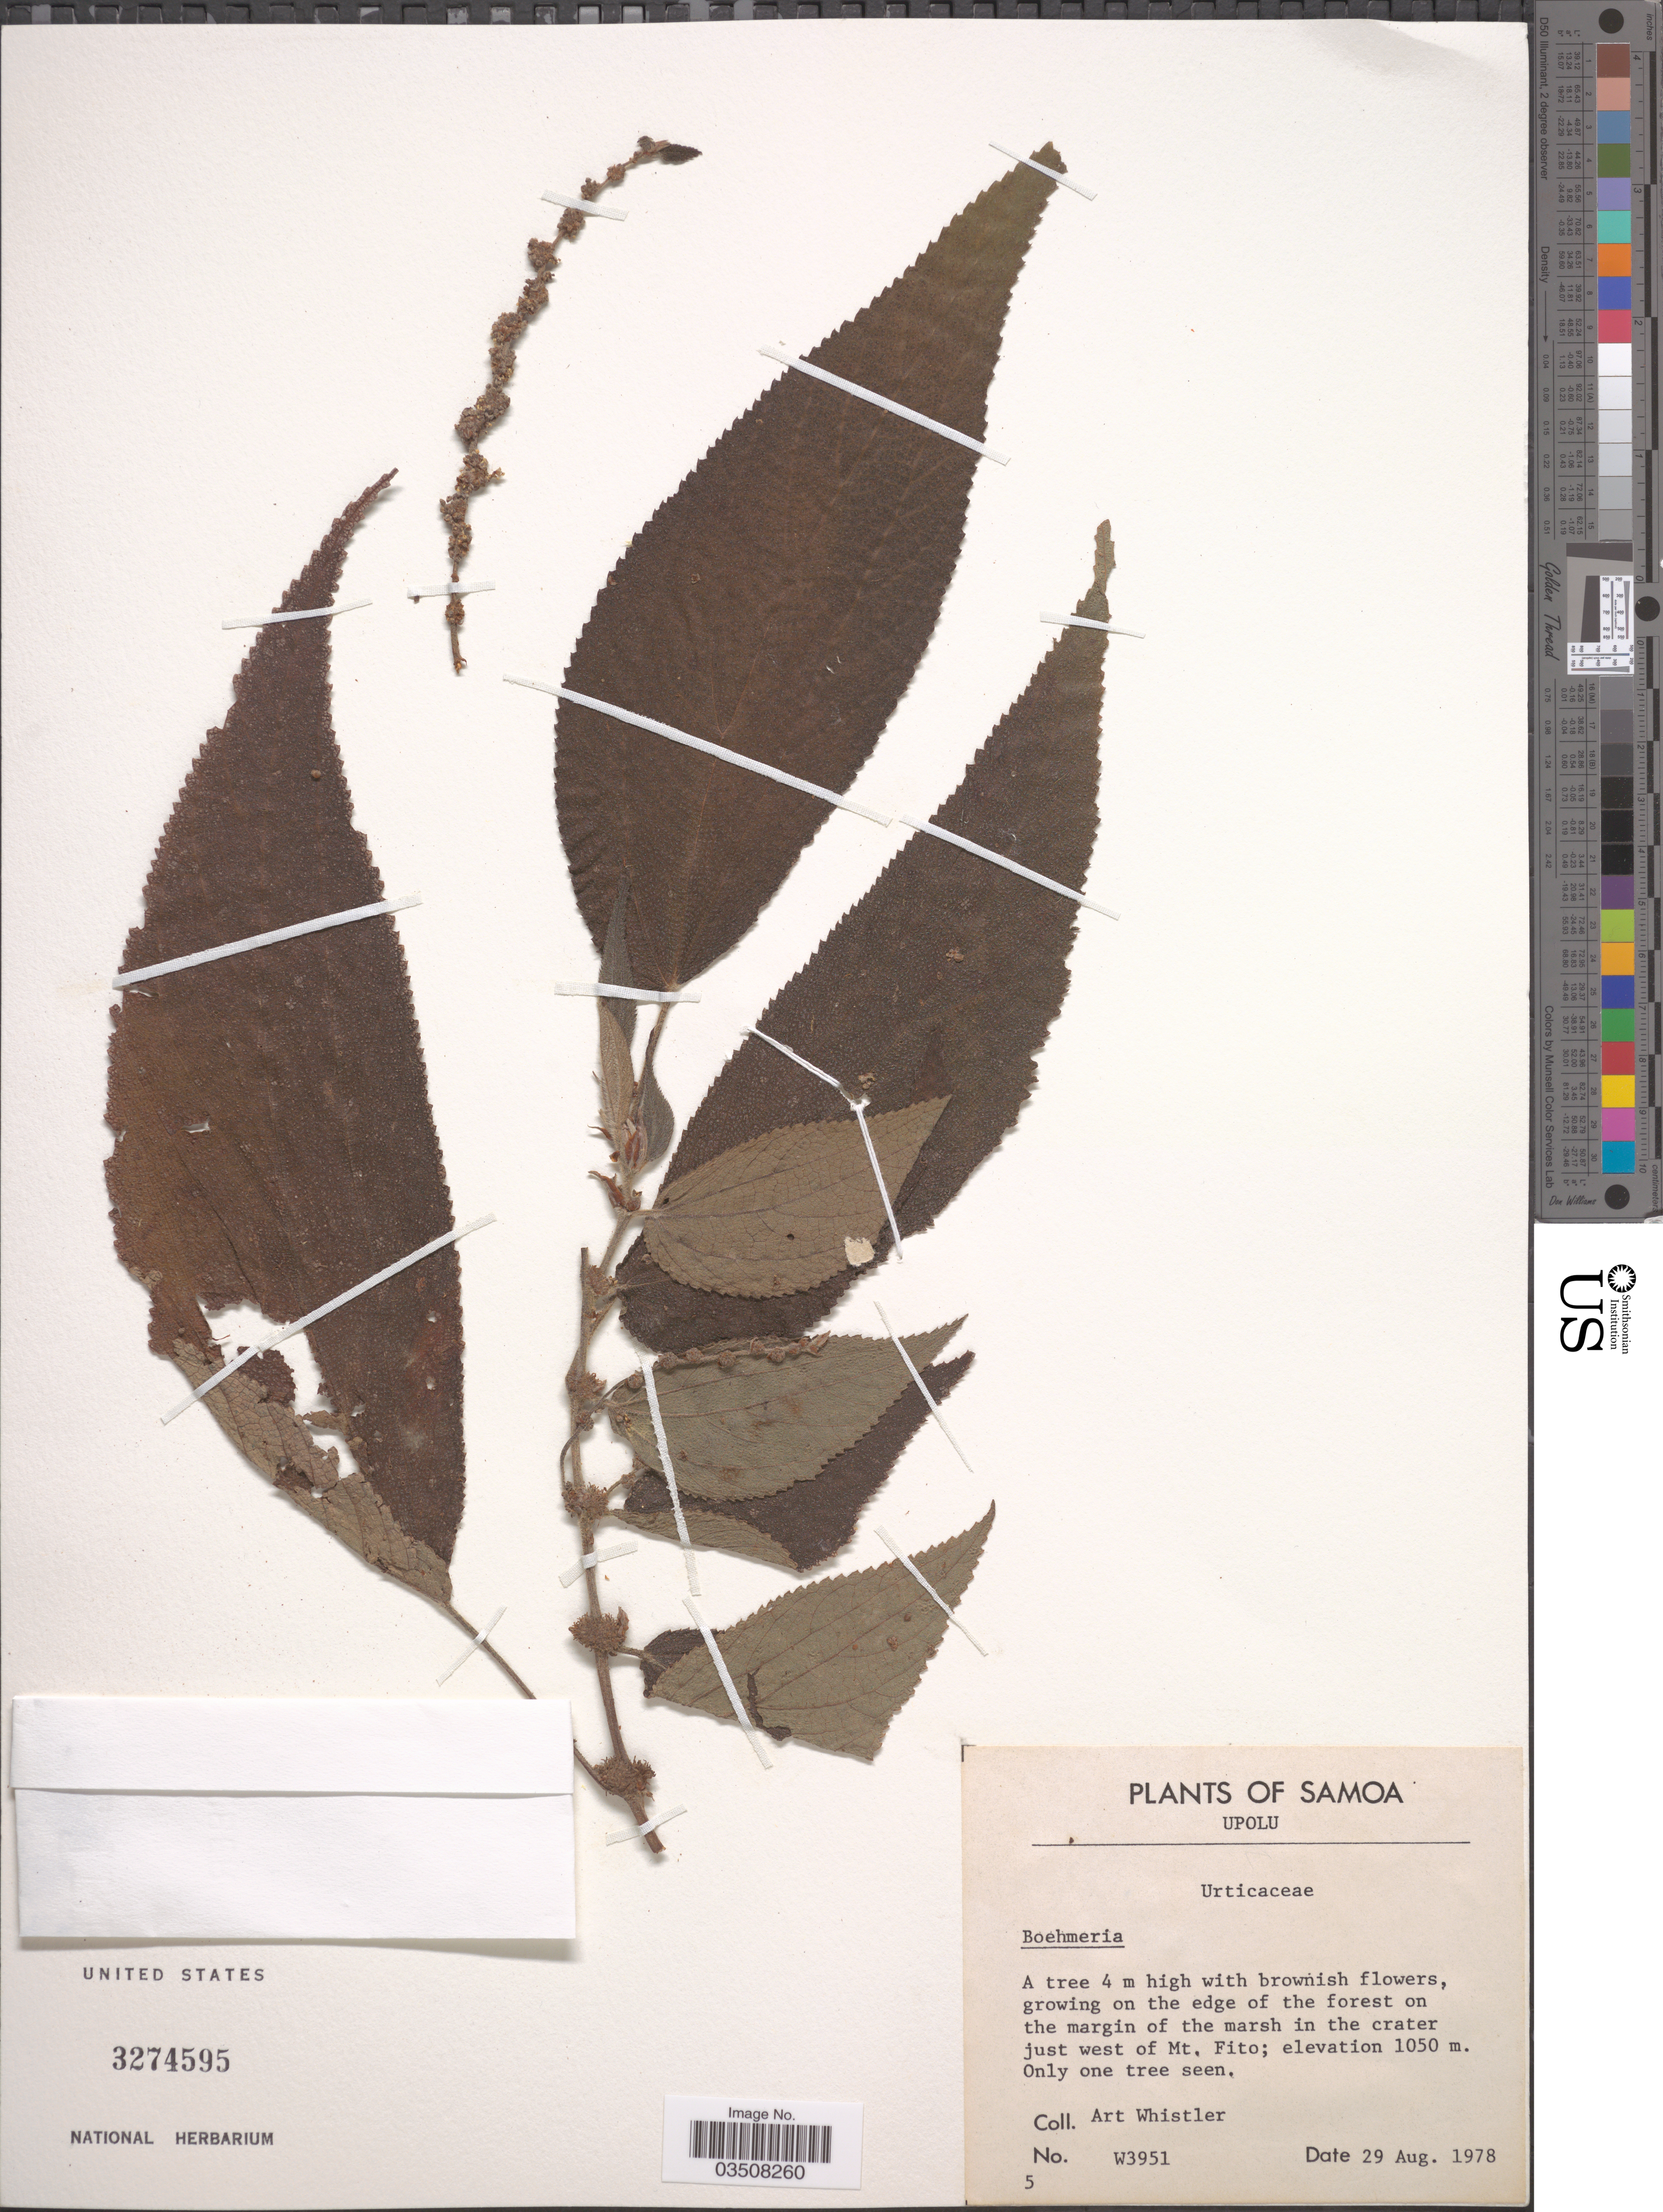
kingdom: Plantae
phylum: Tracheophyta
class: Magnoliopsida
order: Rosales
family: Urticaceae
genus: Boehmeria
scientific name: Boehmeria sp.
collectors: A. Whistler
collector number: W3951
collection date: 1978-08-29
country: Samoa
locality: Samoa. Upolu. In the crater just west of Mt. Fito.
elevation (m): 1050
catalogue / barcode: US 3274595